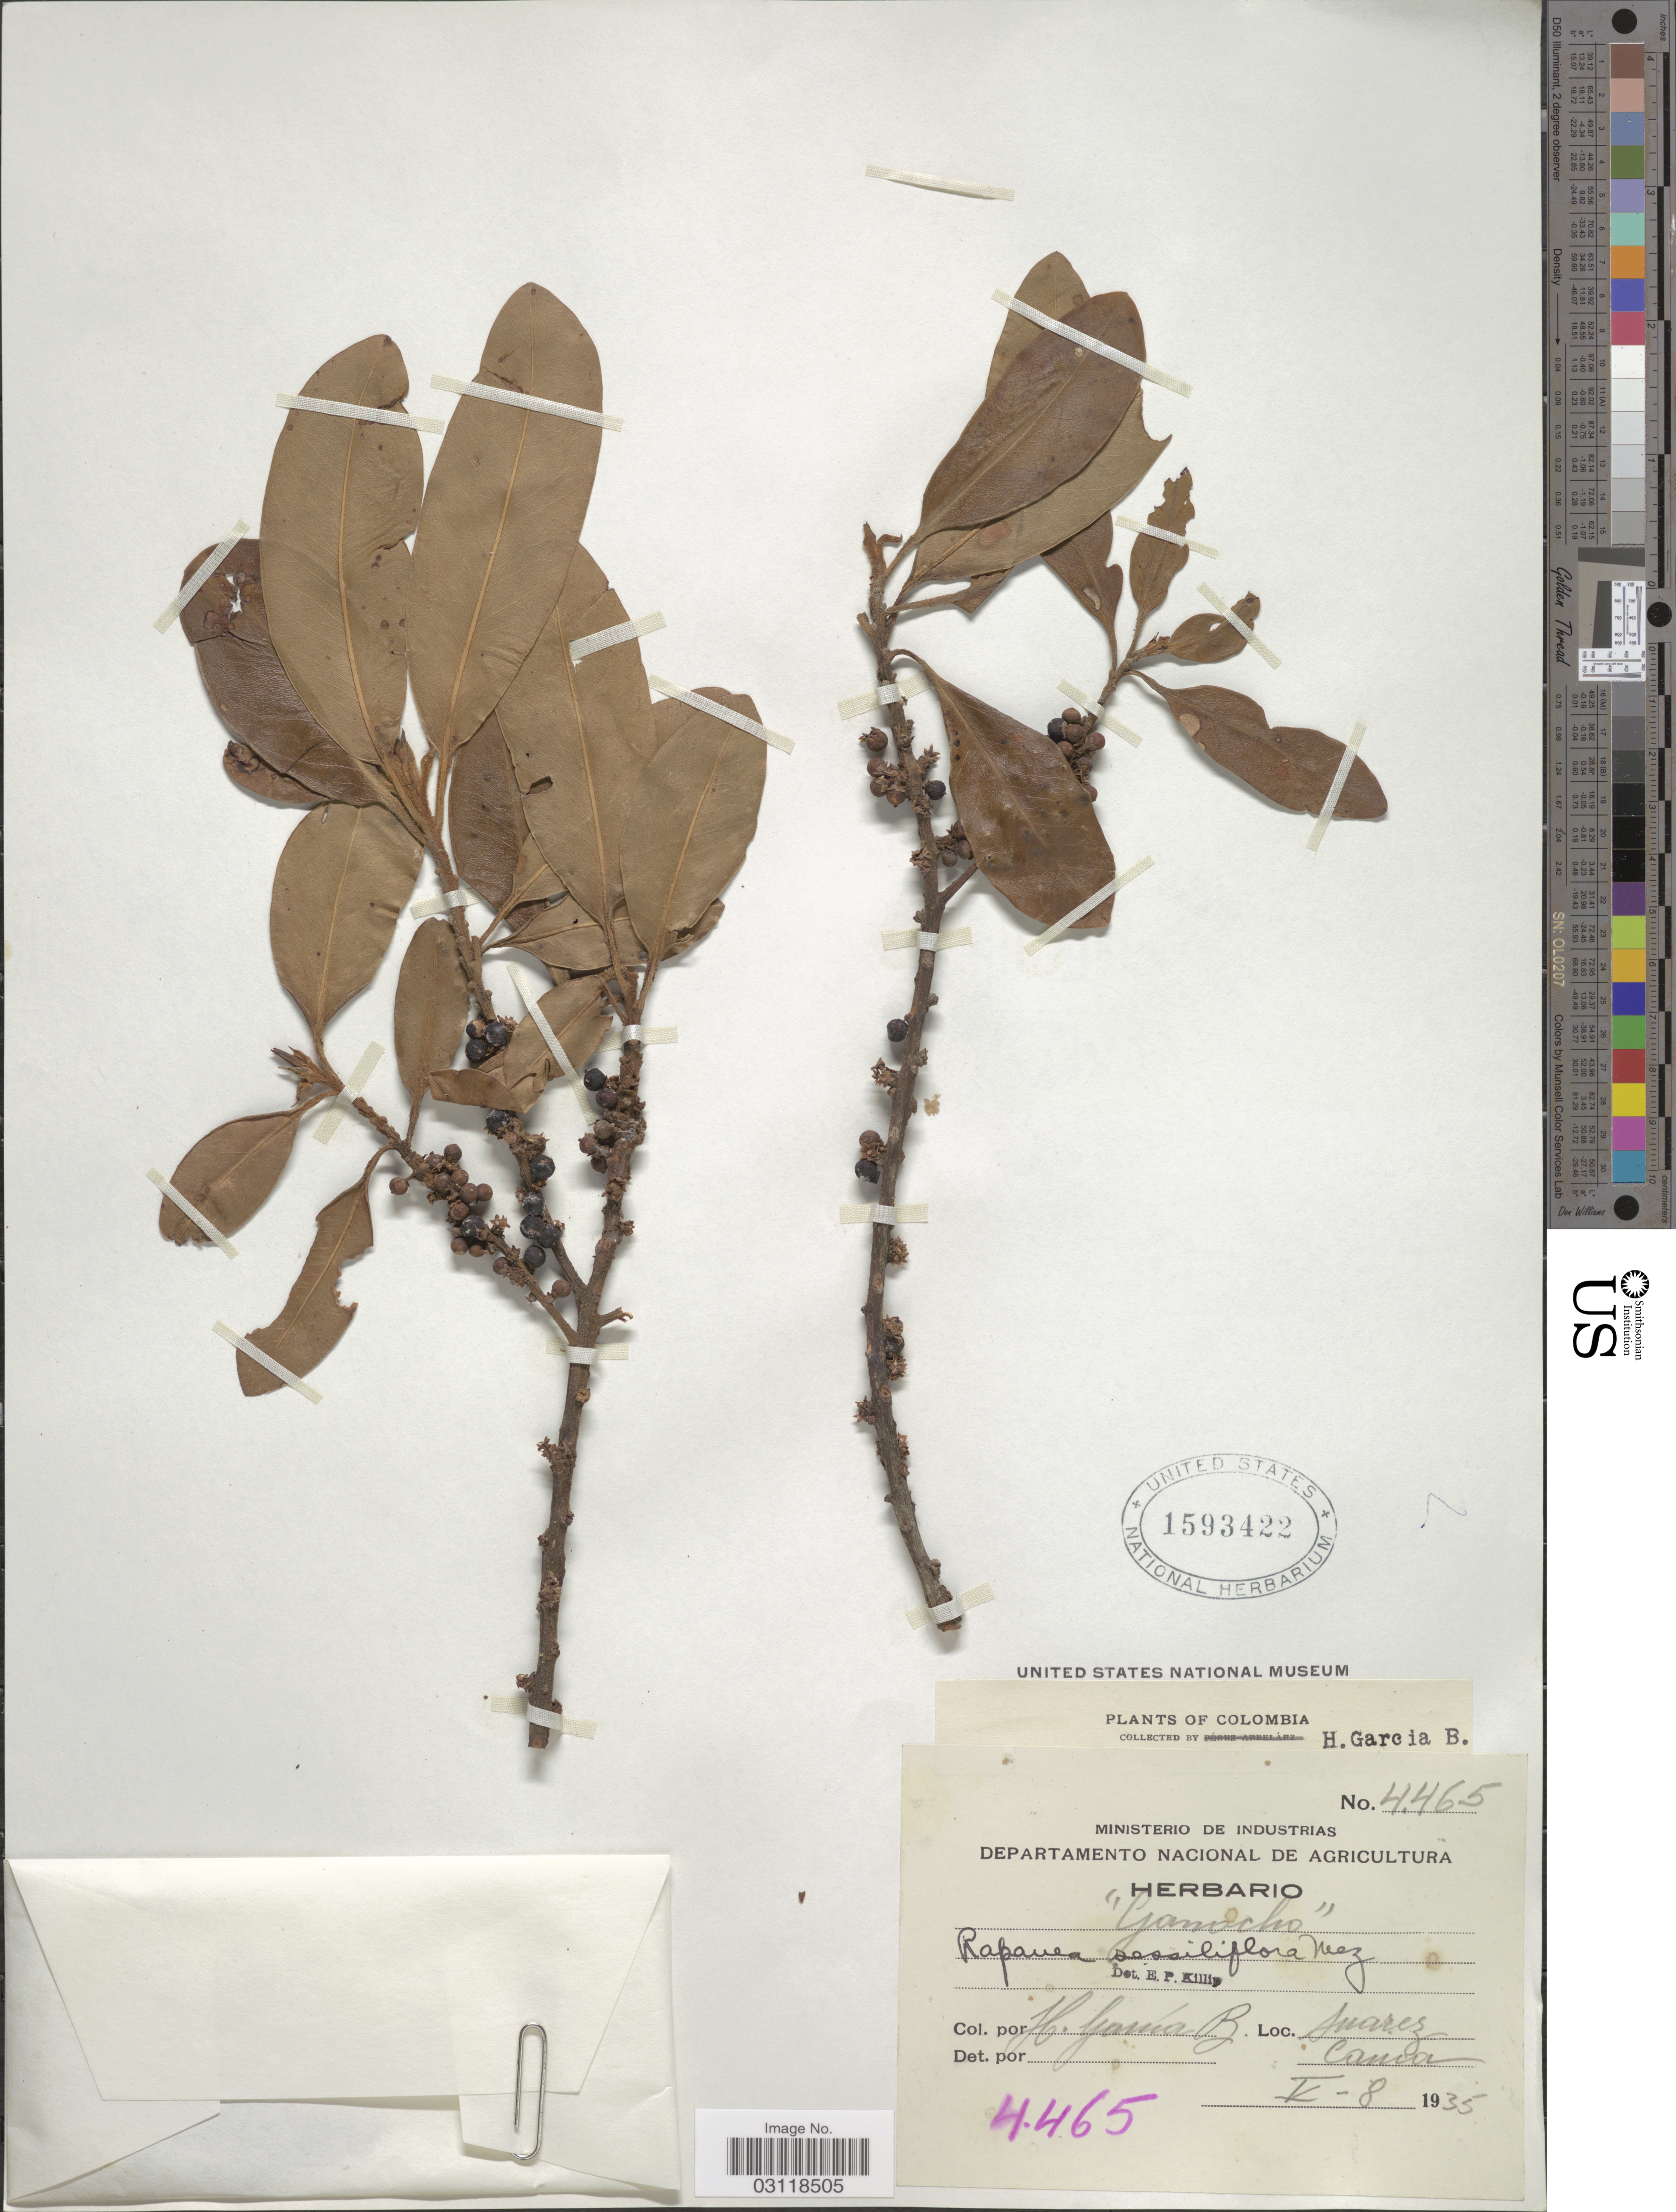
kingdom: Plantae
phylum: Tracheophyta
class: Magnoliopsida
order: Ericales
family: Primulaceae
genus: Rapanea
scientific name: Rapanea sessiliflora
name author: Mez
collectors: H. García B.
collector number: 4465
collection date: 1935-05-08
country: Colombia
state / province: Cauca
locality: Suarez.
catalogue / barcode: US 1593422